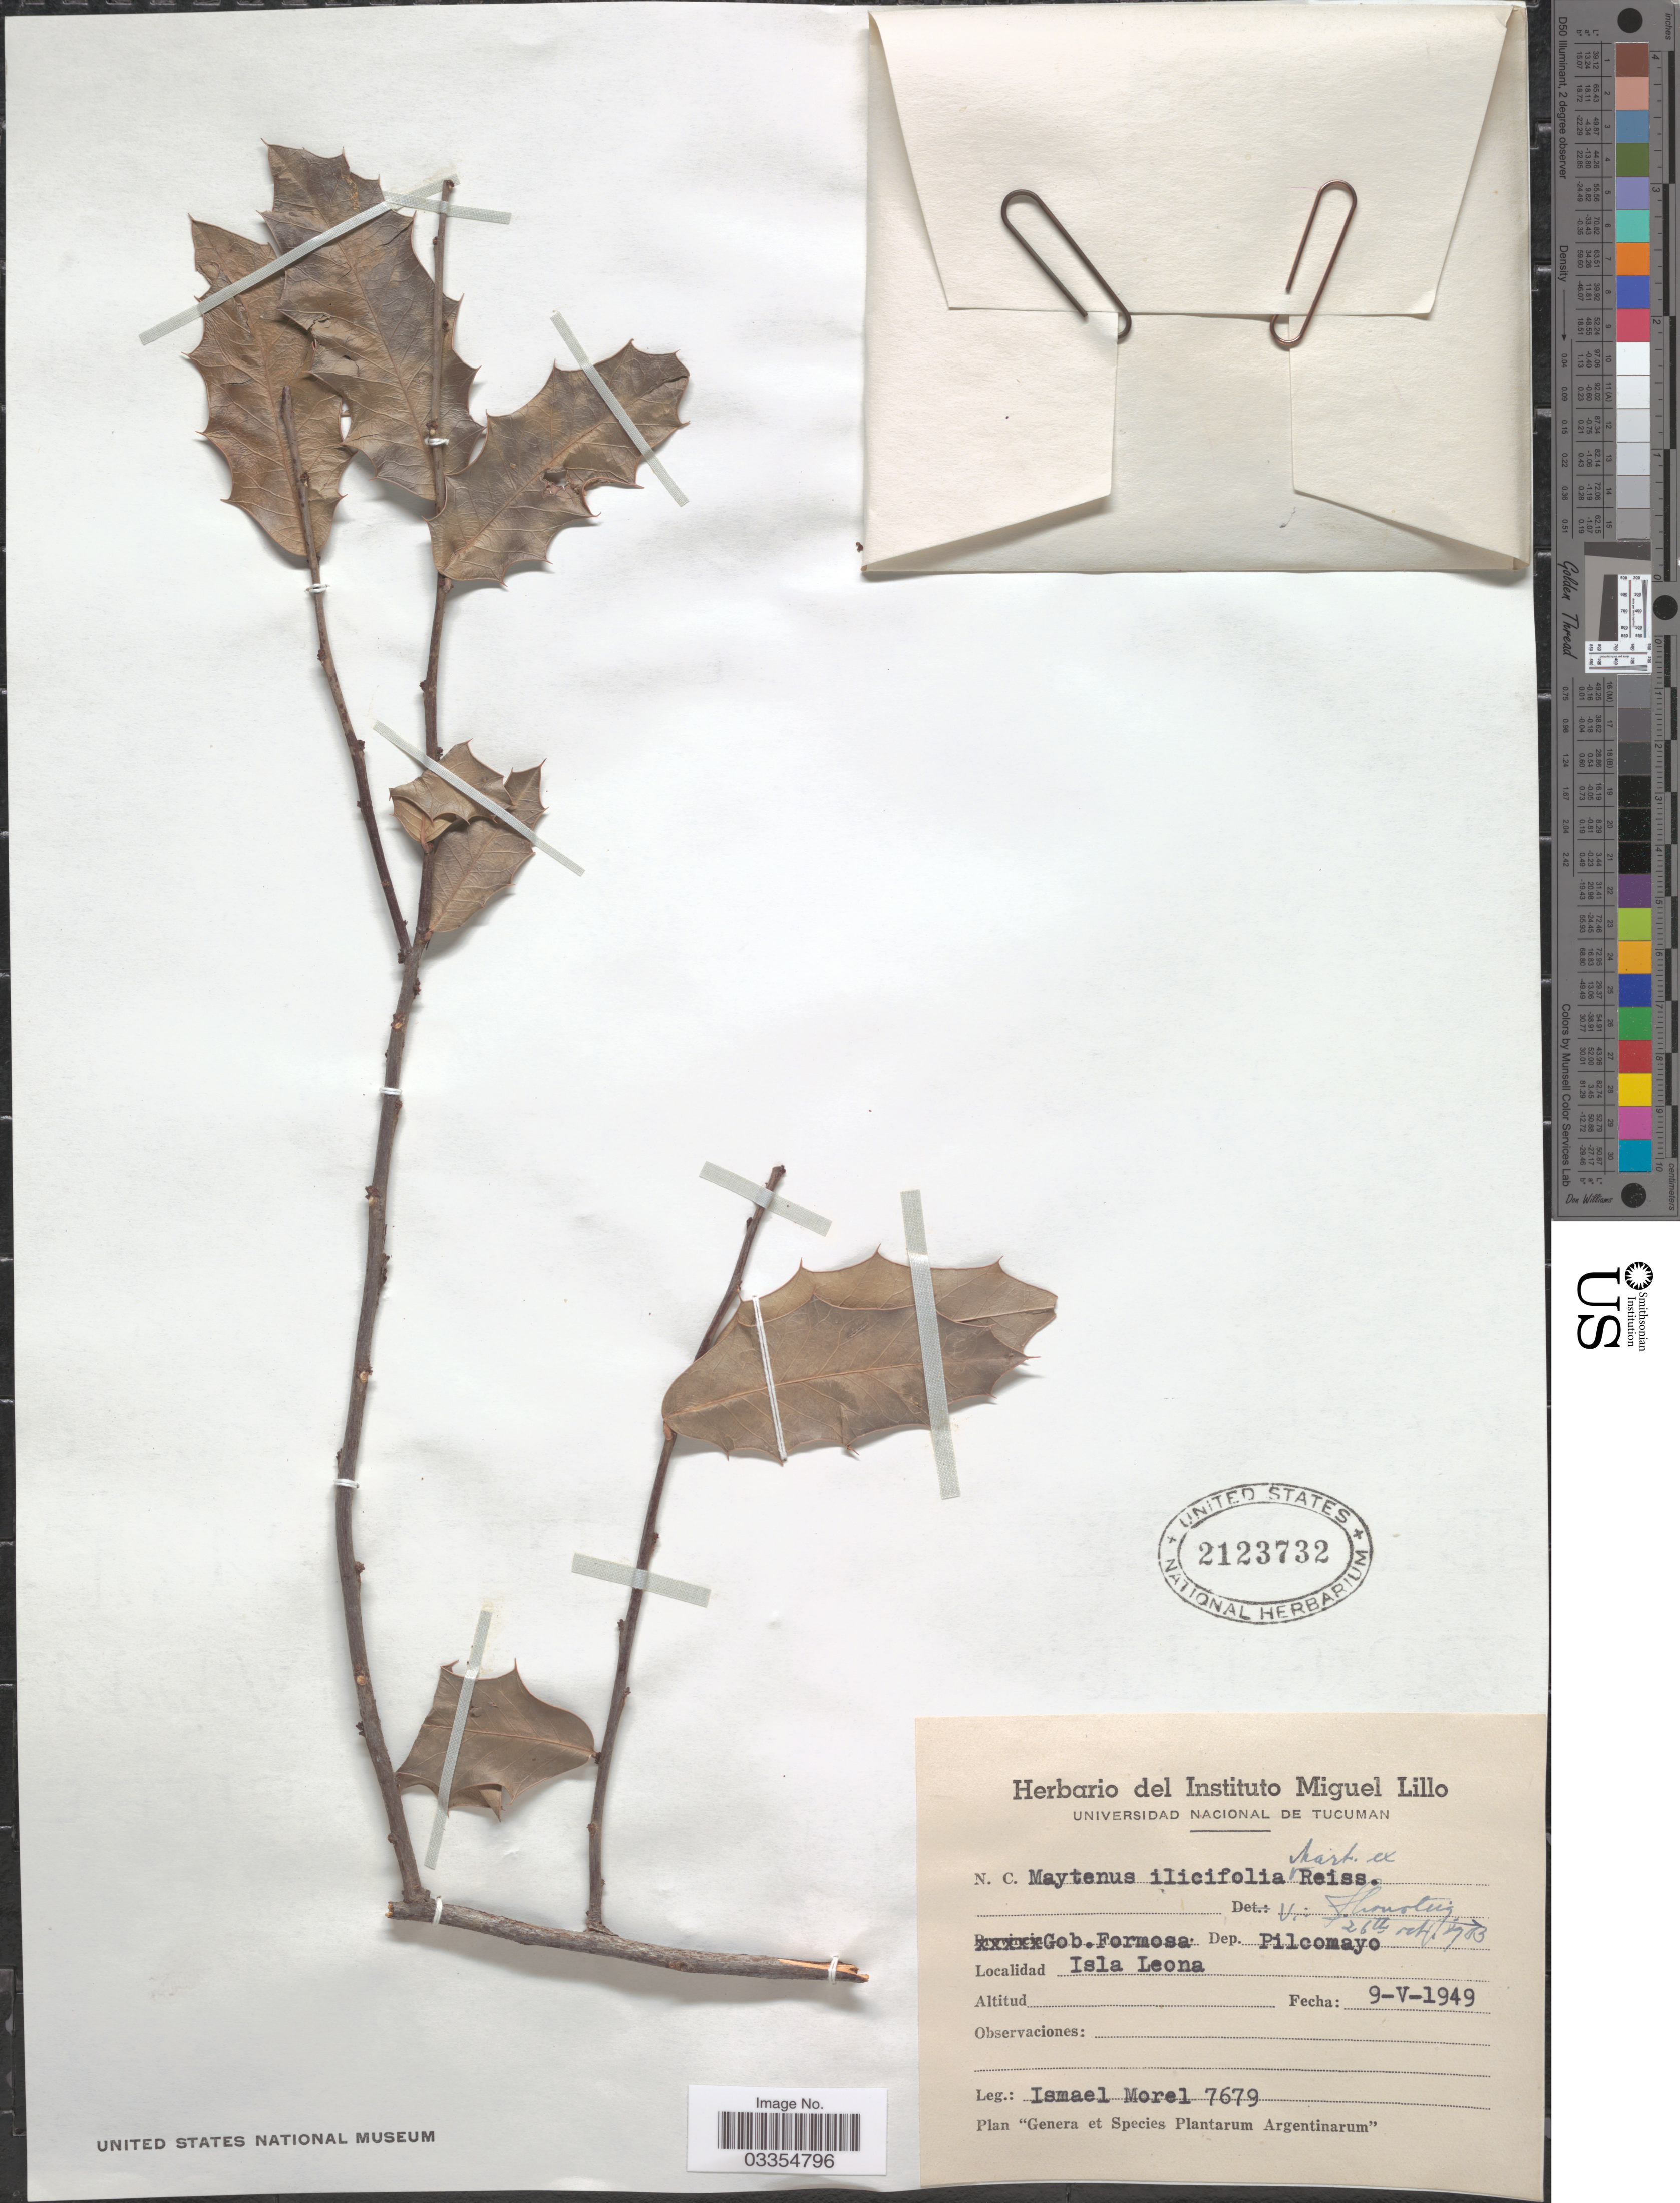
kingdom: Plantae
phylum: Tracheophyta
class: Magnoliopsida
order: Celastrales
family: Celastraceae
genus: Maytenus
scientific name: Maytenus ilicifolia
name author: (Schrad.) Planch.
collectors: I. Morel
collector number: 7679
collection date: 1949-05-09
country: Argentina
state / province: Formosa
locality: Gob. Formosa. Dep. Pilcomayo. Isla Leona.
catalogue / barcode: US 2123732